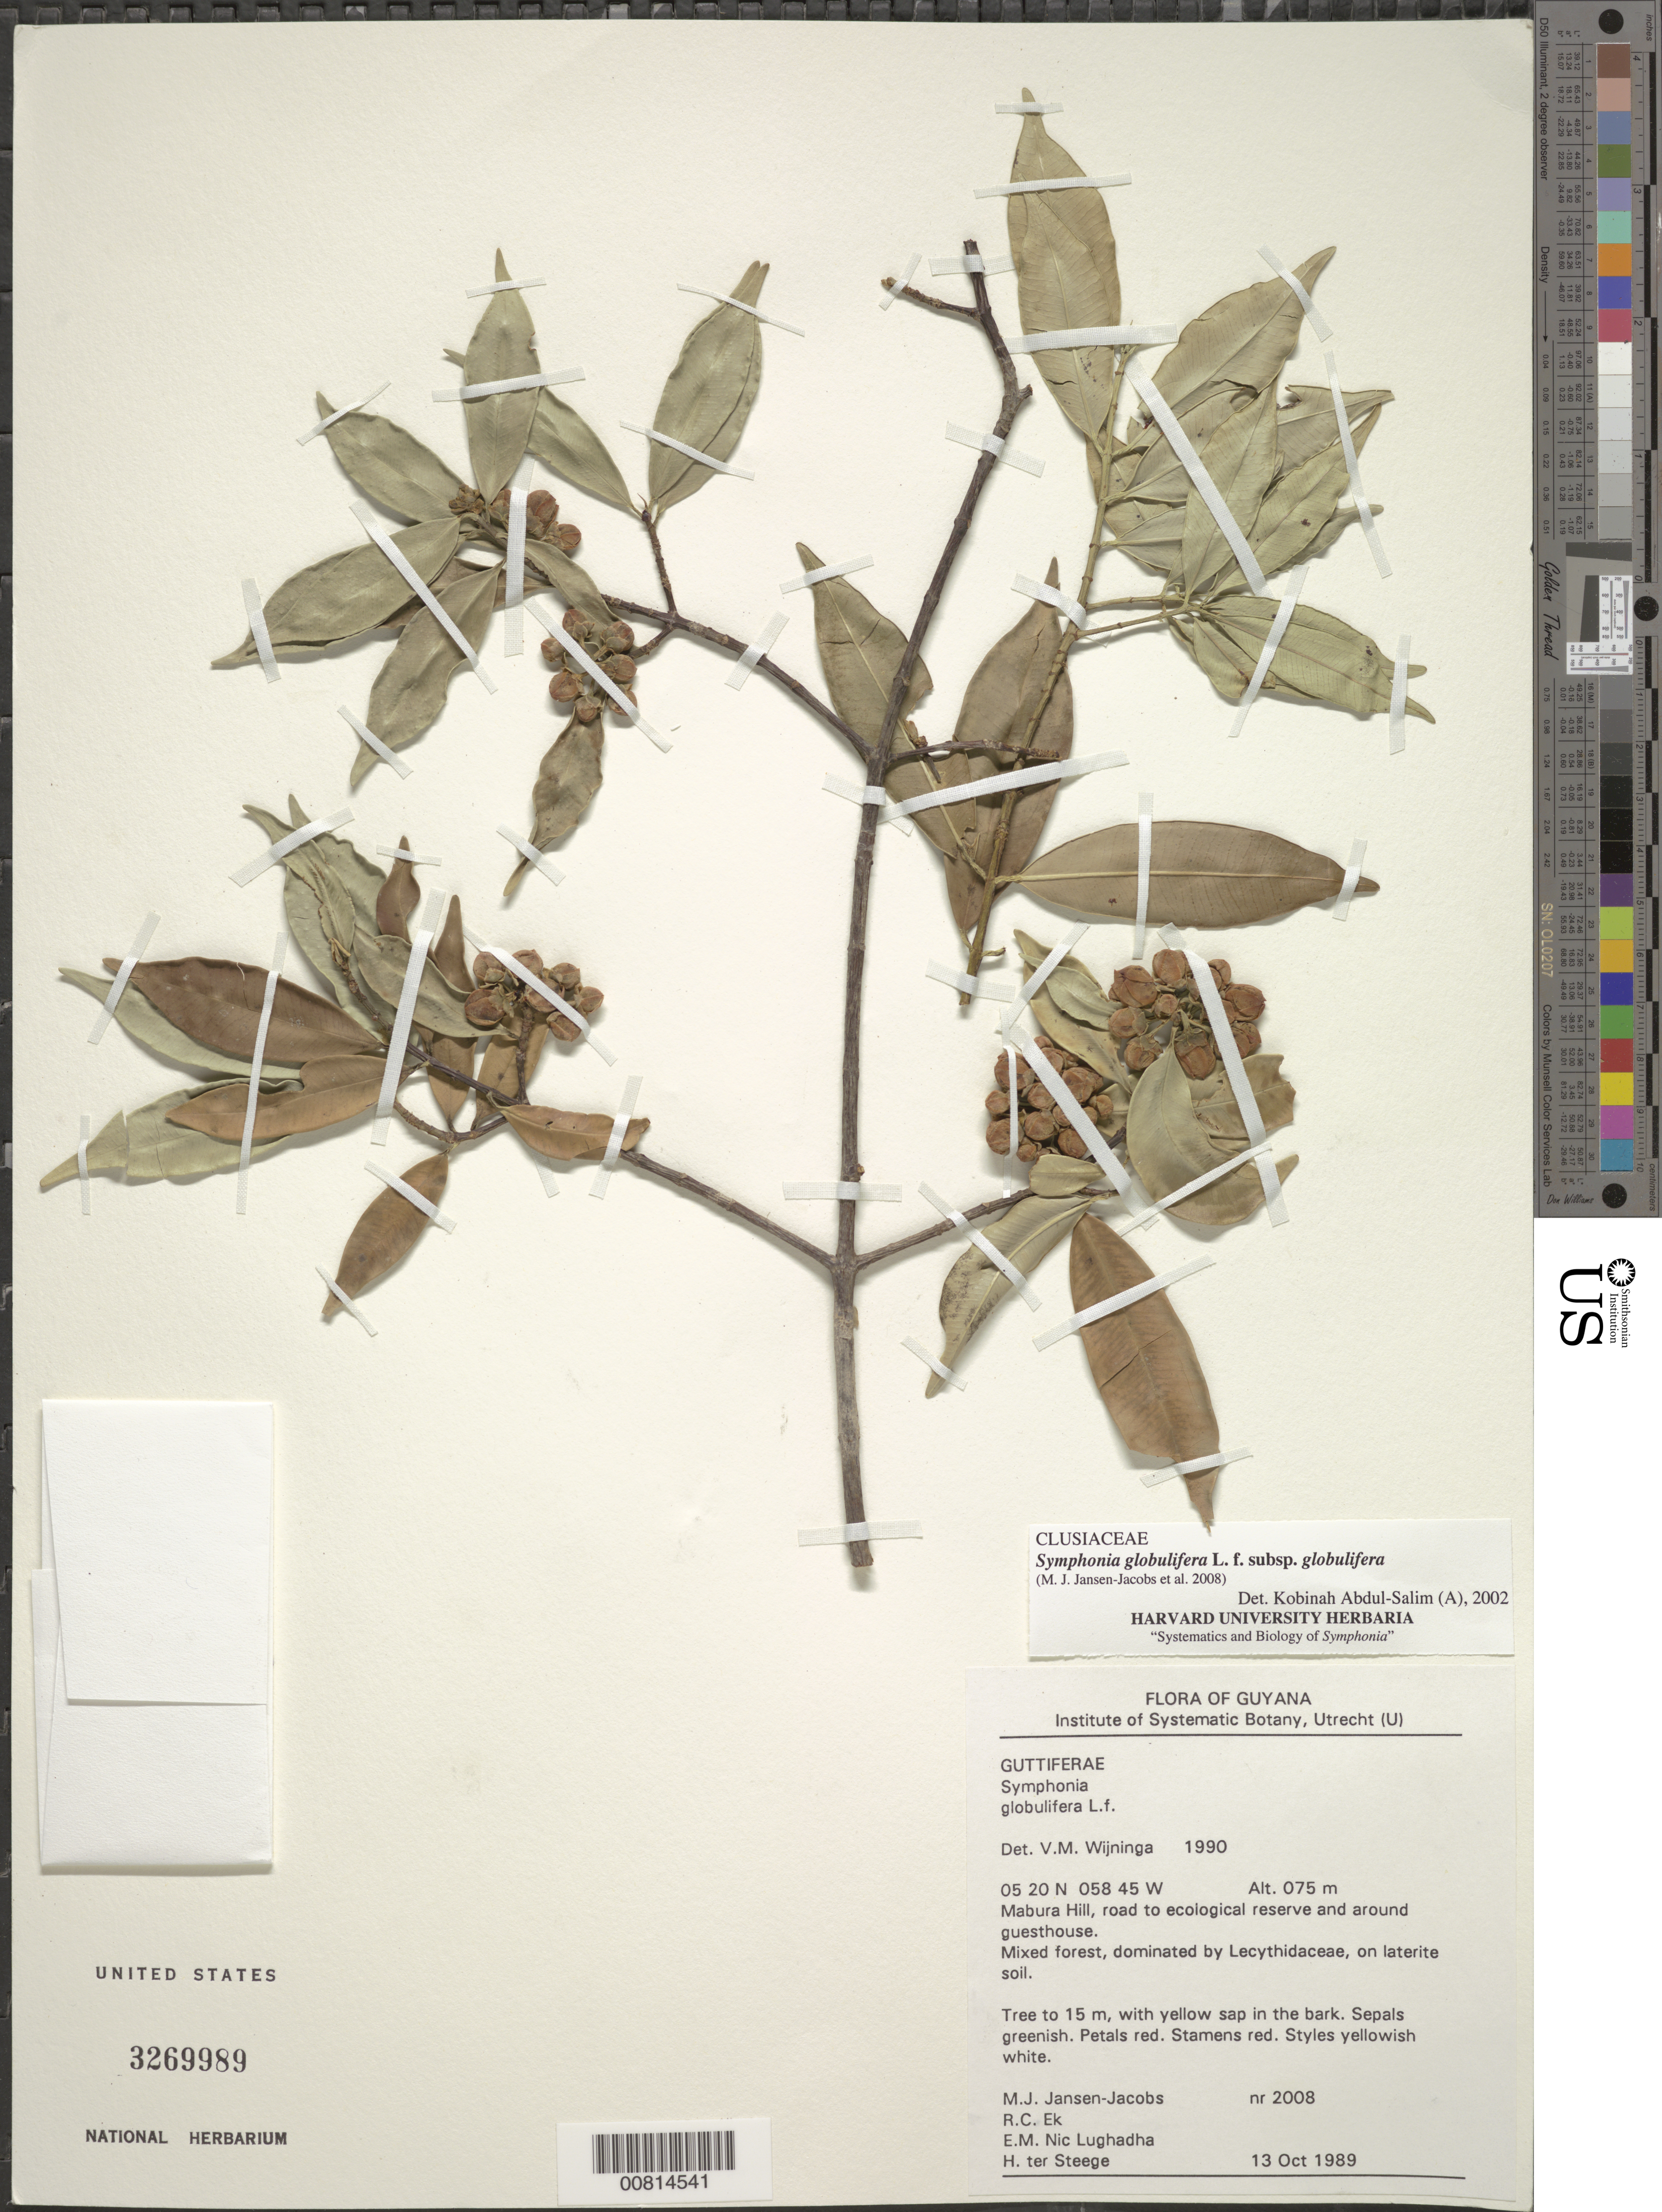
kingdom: Plantae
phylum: Tracheophyta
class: Magnoliopsida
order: Malpighiales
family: Clusiaceae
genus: Symphonia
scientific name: Symphonia globulifera subsp. globulifera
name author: L. f.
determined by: Abdul-Salim, K.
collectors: M. J. Jansen-Jacobs, R. C. Ek, E. Nic Lughadha & H. ter Steege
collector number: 2008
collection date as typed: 13-Oct-89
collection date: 1989-10-13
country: Guyana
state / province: U. Demerara-Berbice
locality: Mabura Hill, road to ecological reserve and around guesthouse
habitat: Mixed forest, dominated by Lecythidaceae, on laterite soil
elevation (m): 75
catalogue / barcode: US 3269989